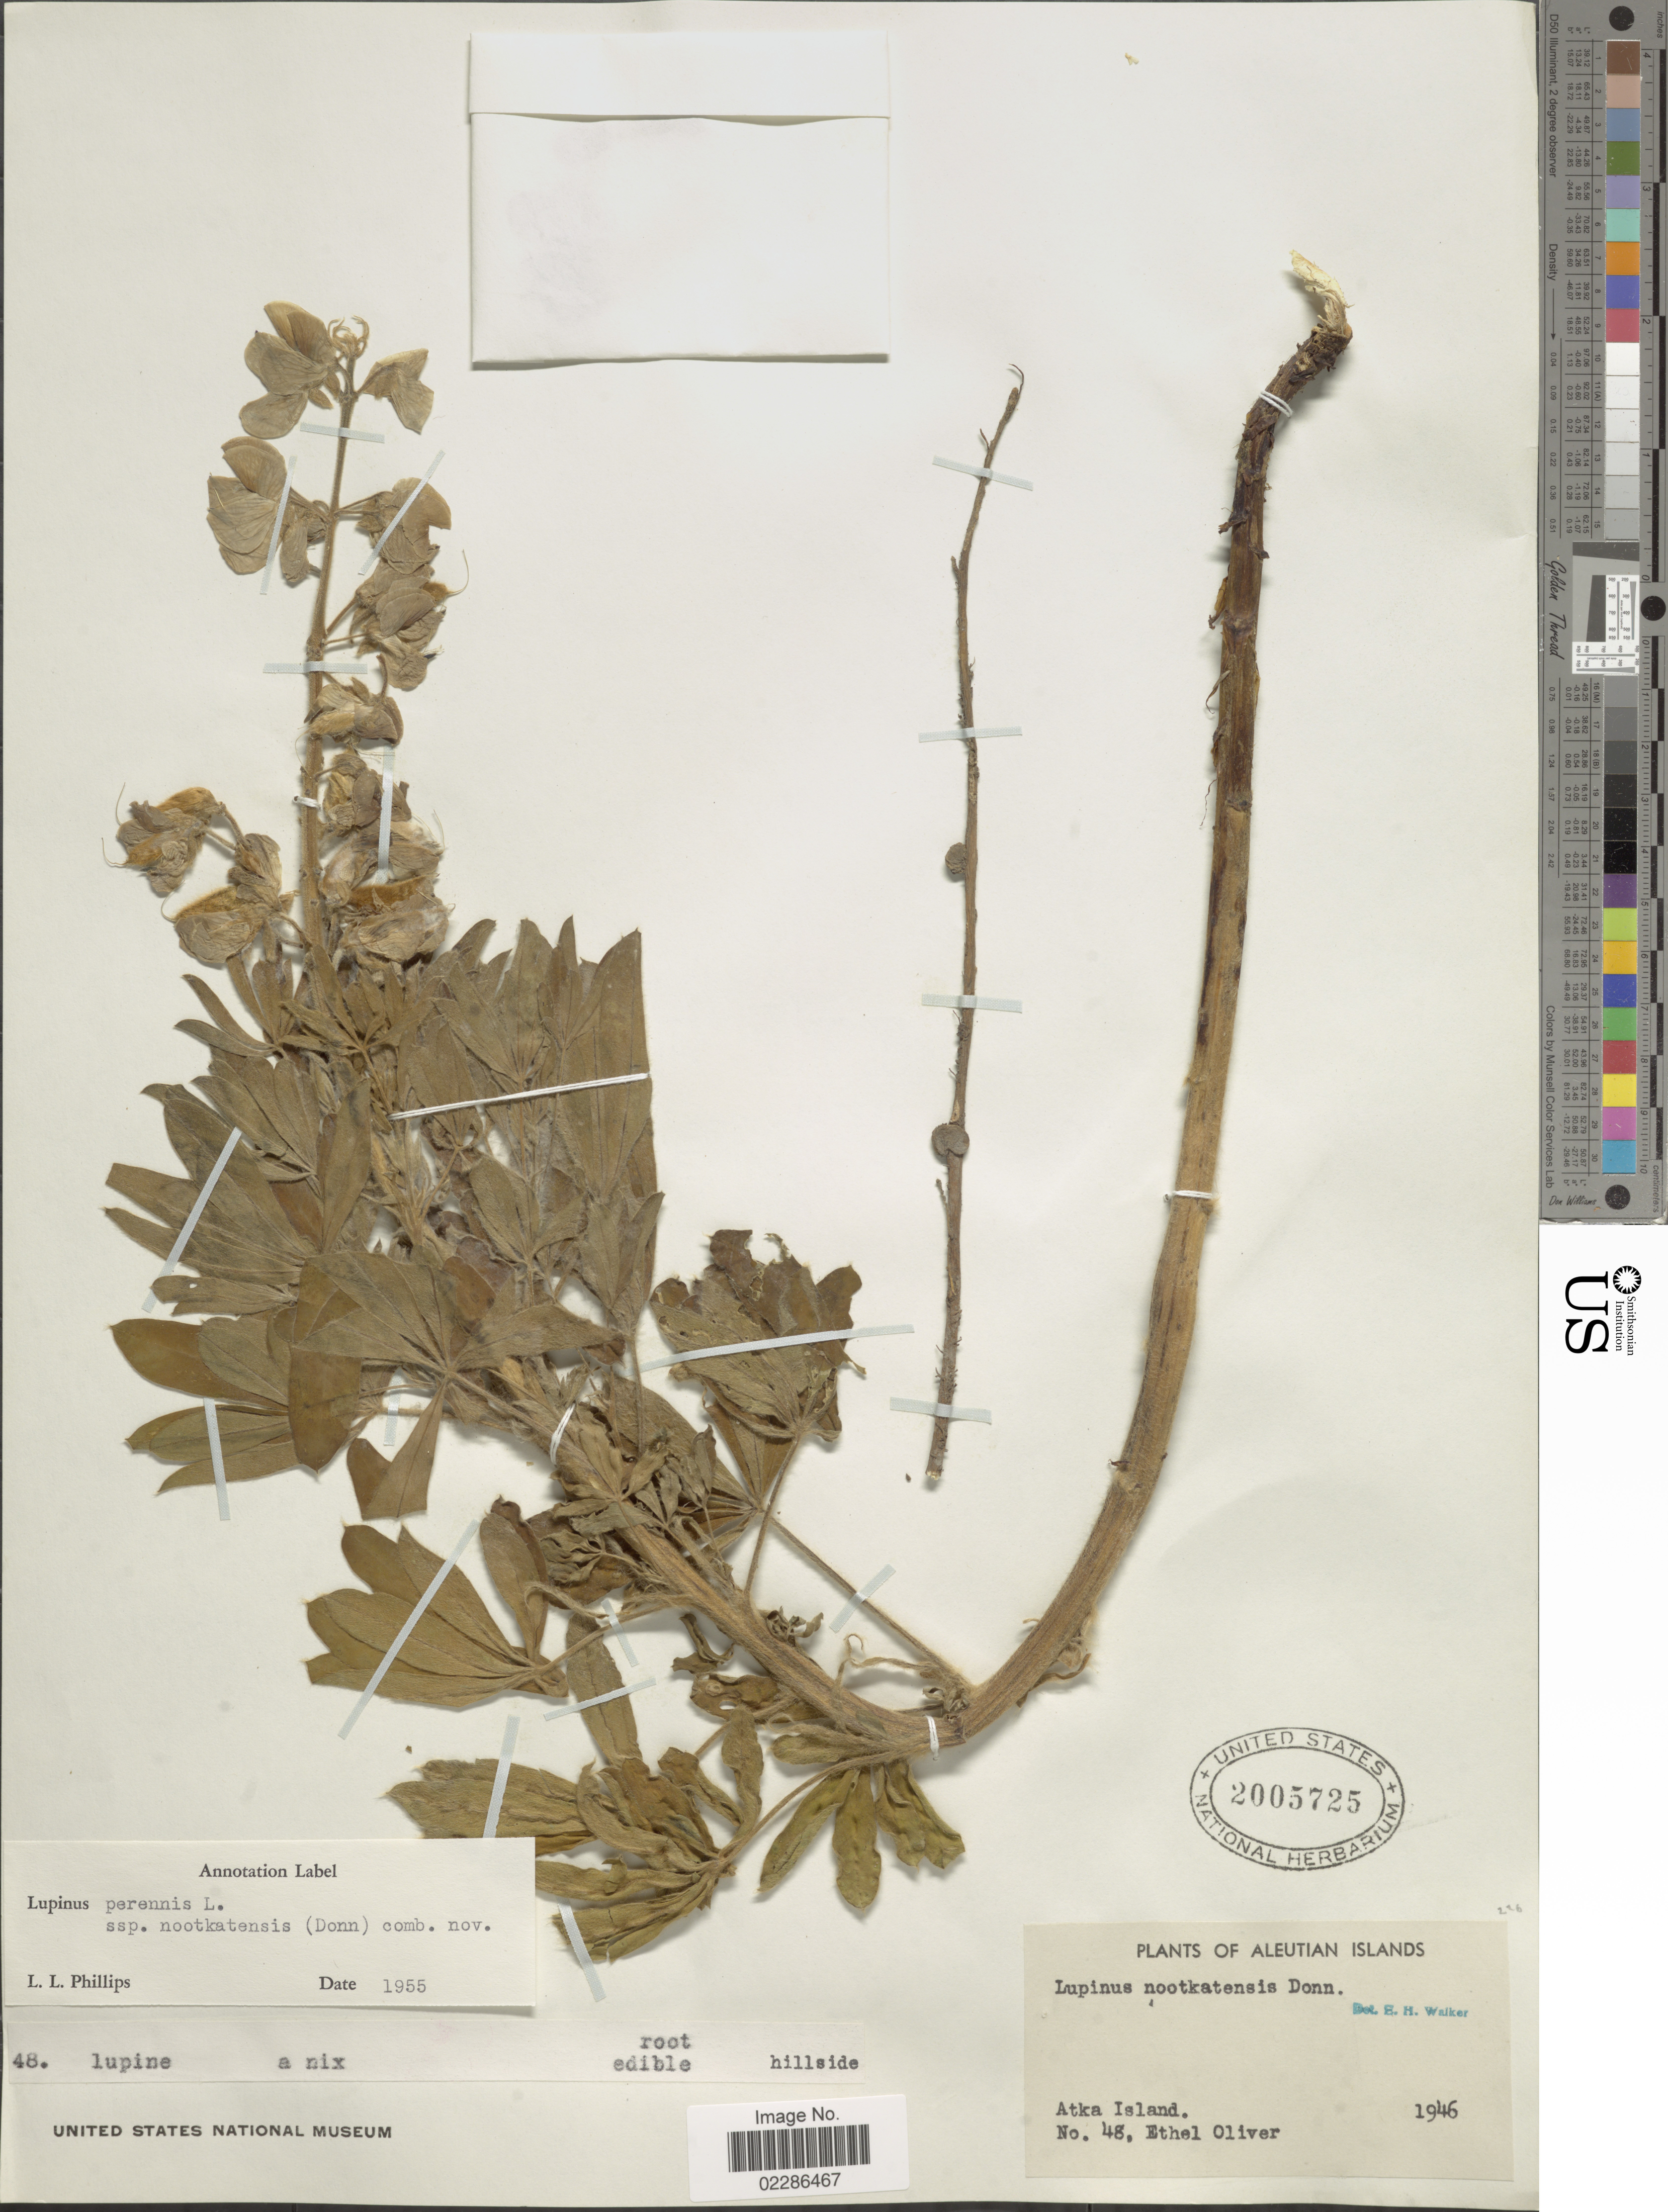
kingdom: Plantae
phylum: Tracheophyta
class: Magnoliopsida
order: Fabales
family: Fabaceae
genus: Lupinus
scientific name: Lupinus nootkatensis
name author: Donn ex Sims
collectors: E. Oliver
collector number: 48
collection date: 1945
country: United States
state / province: Alaska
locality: Aleutian Island, Atka Island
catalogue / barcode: US 2005725